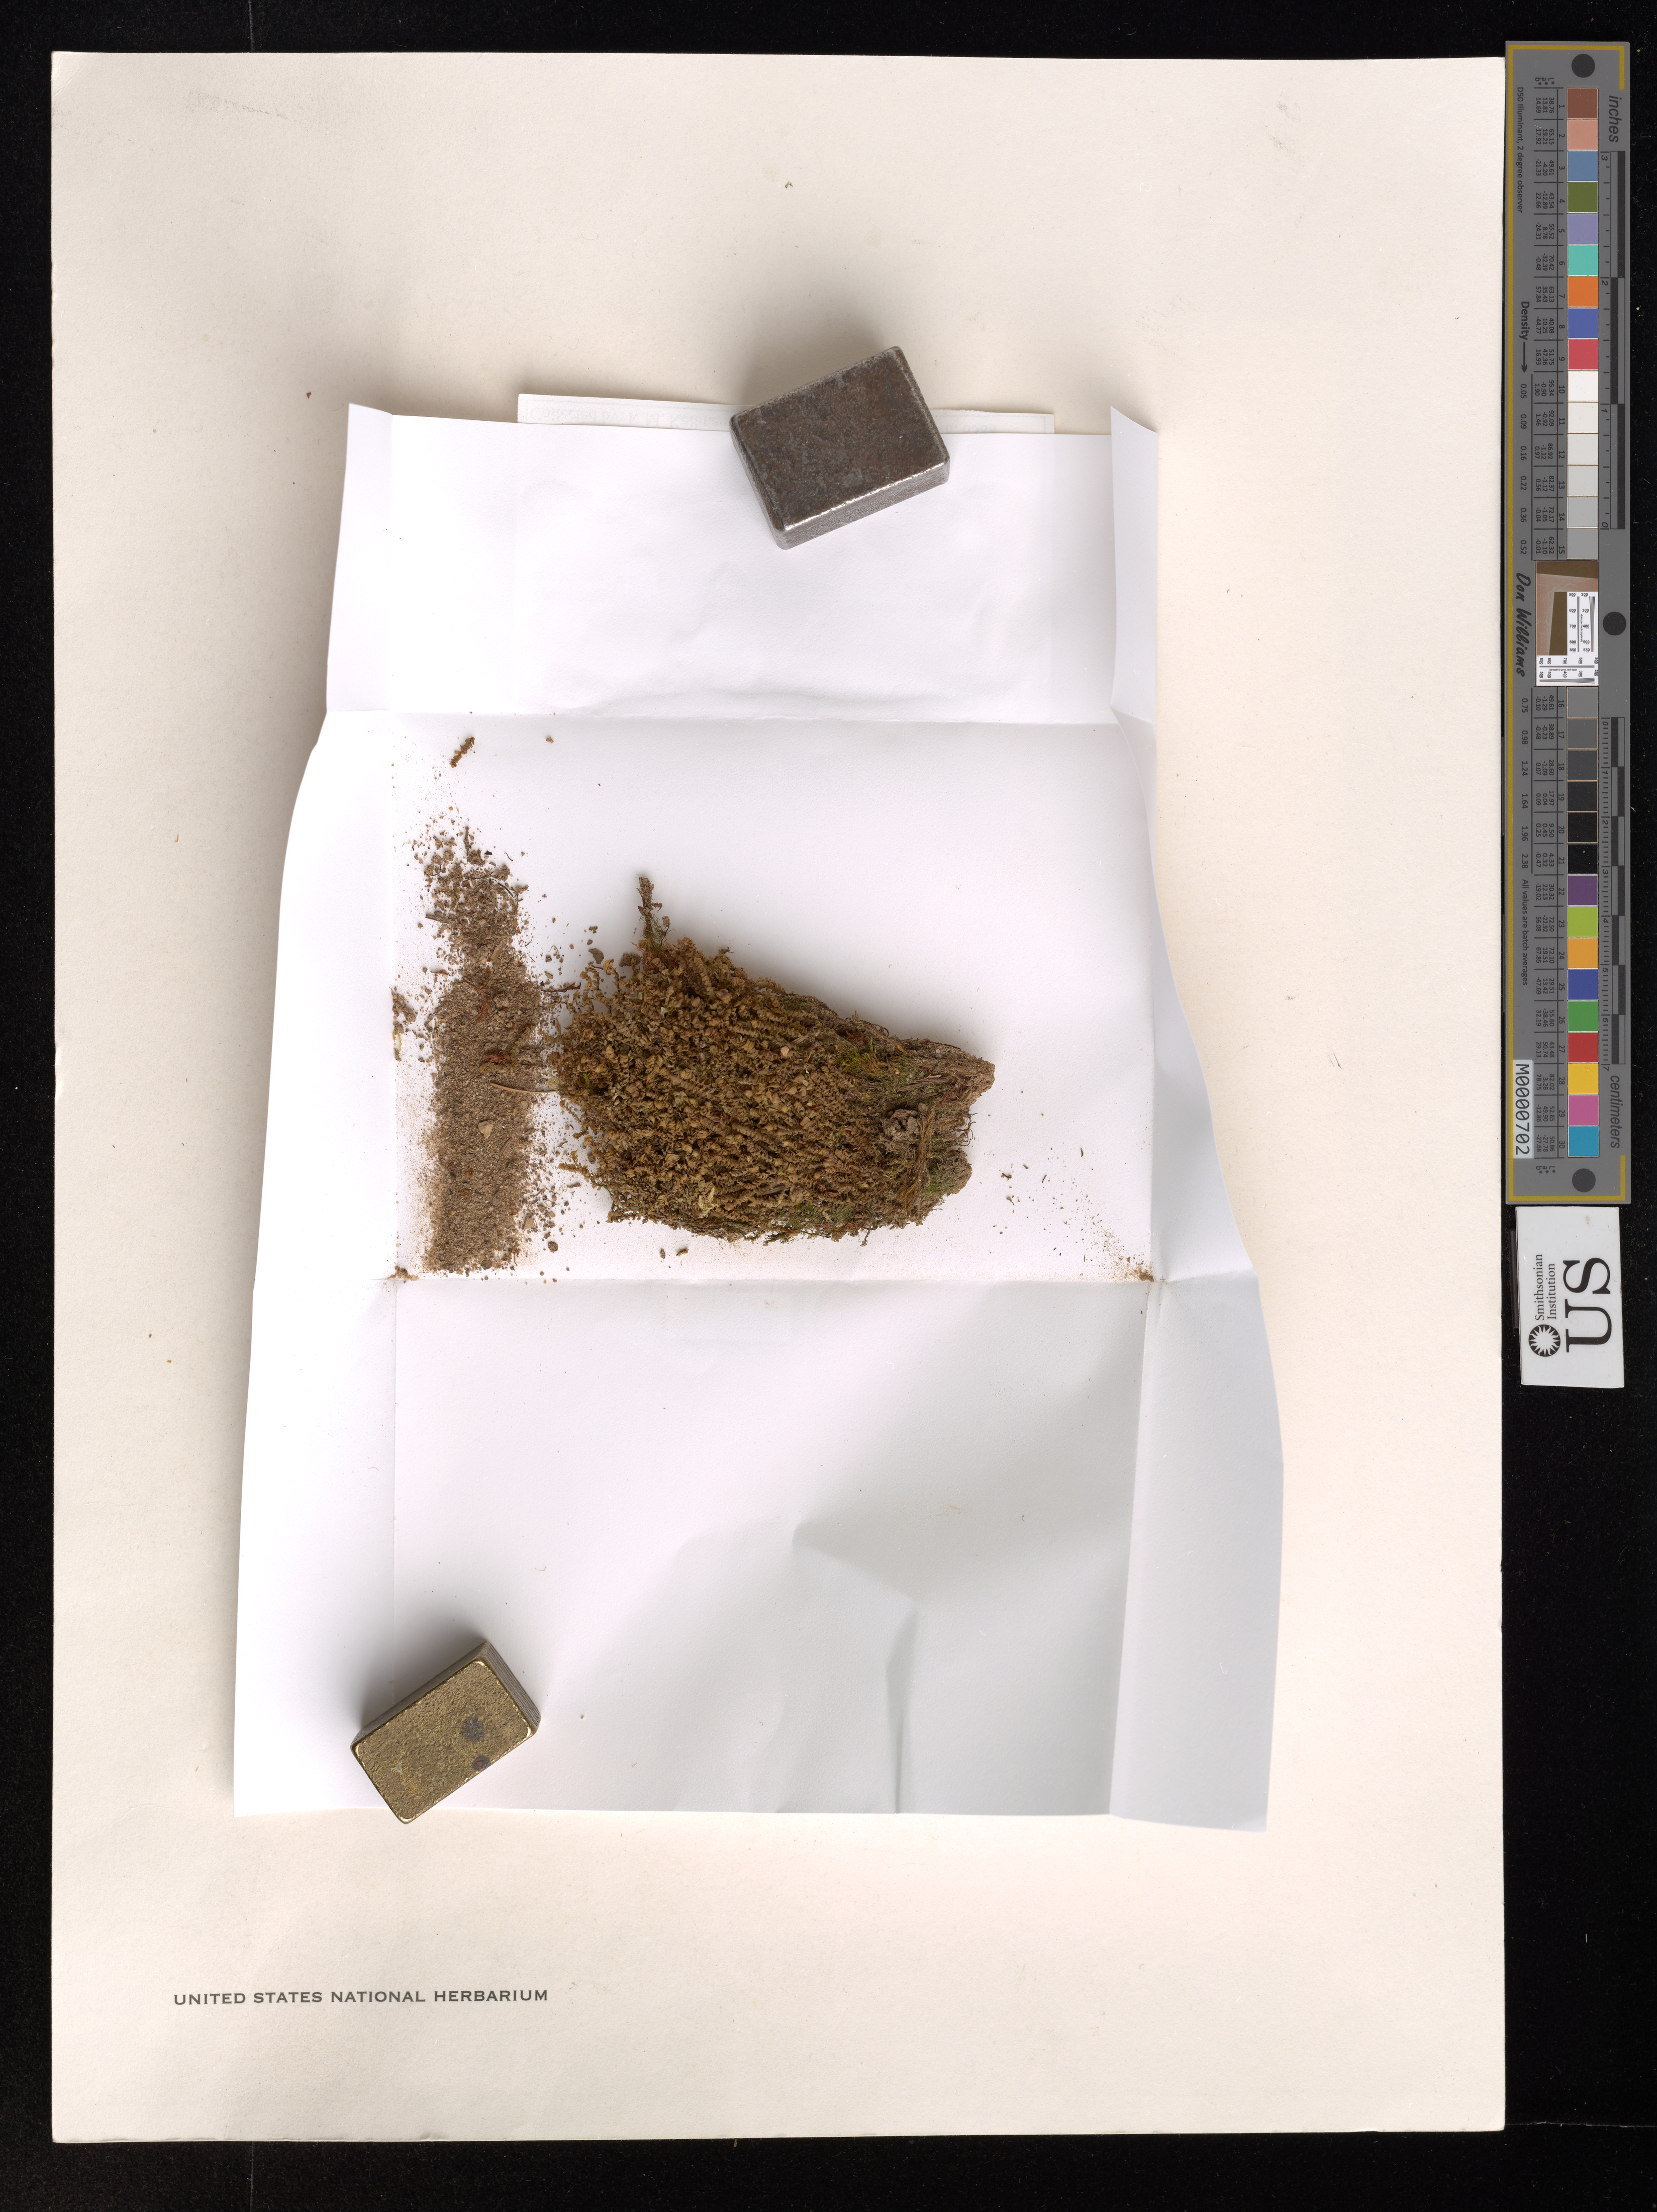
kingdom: Plantae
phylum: Marchantiophyta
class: Jungermanniopsida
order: Jungermanniales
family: Scapaniaceae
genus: Scapania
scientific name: Scapania americana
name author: Müll. Frib.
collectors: K. Kellman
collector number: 6388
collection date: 2011-06-12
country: United States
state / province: California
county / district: San Mateo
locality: San Mateo Co. Trail below the Old Haul Road. Memorial Park.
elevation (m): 100